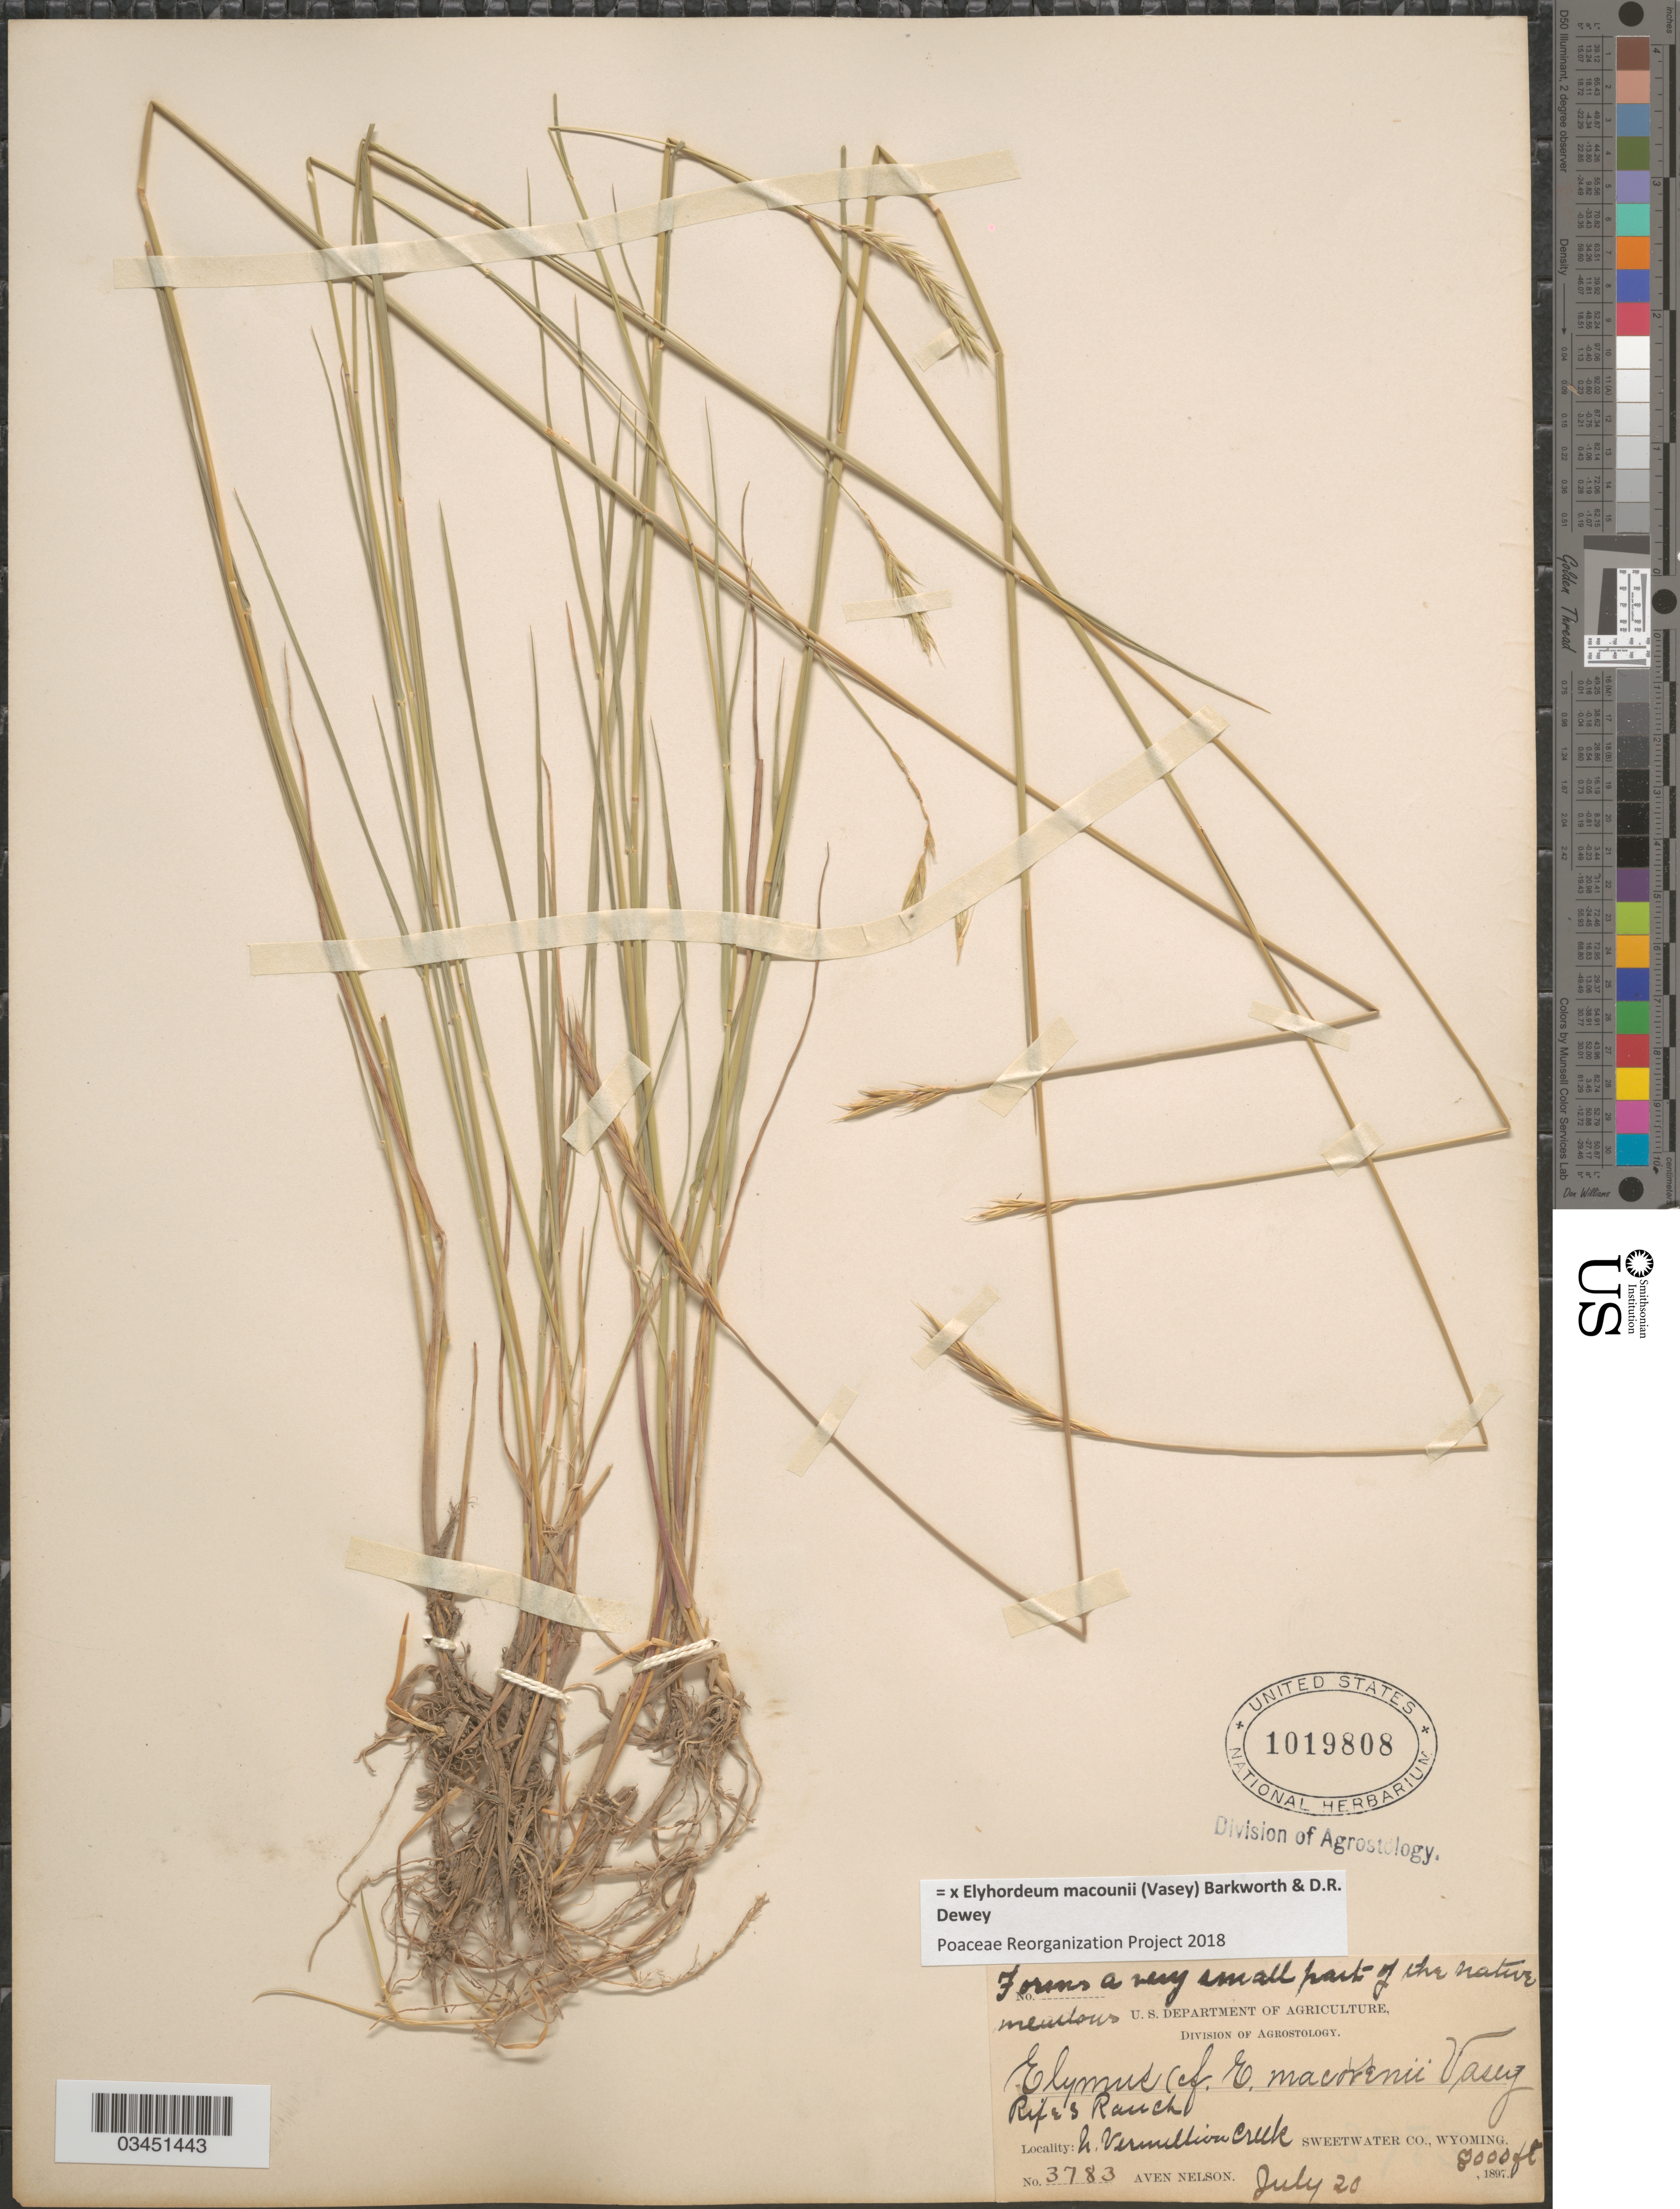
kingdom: Plantae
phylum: Tracheophyta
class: Liliopsida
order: Poales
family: Poaceae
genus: Elyhordeum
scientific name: x Elyhordeum macounii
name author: (Vasey) Barkworth & Dewey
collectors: A. Nelson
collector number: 3783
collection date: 1897-07-20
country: United States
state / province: Wyoming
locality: Rifes Ranch. N. Vermillion Creek. Sweetwater Co.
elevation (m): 2438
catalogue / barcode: US 1019808